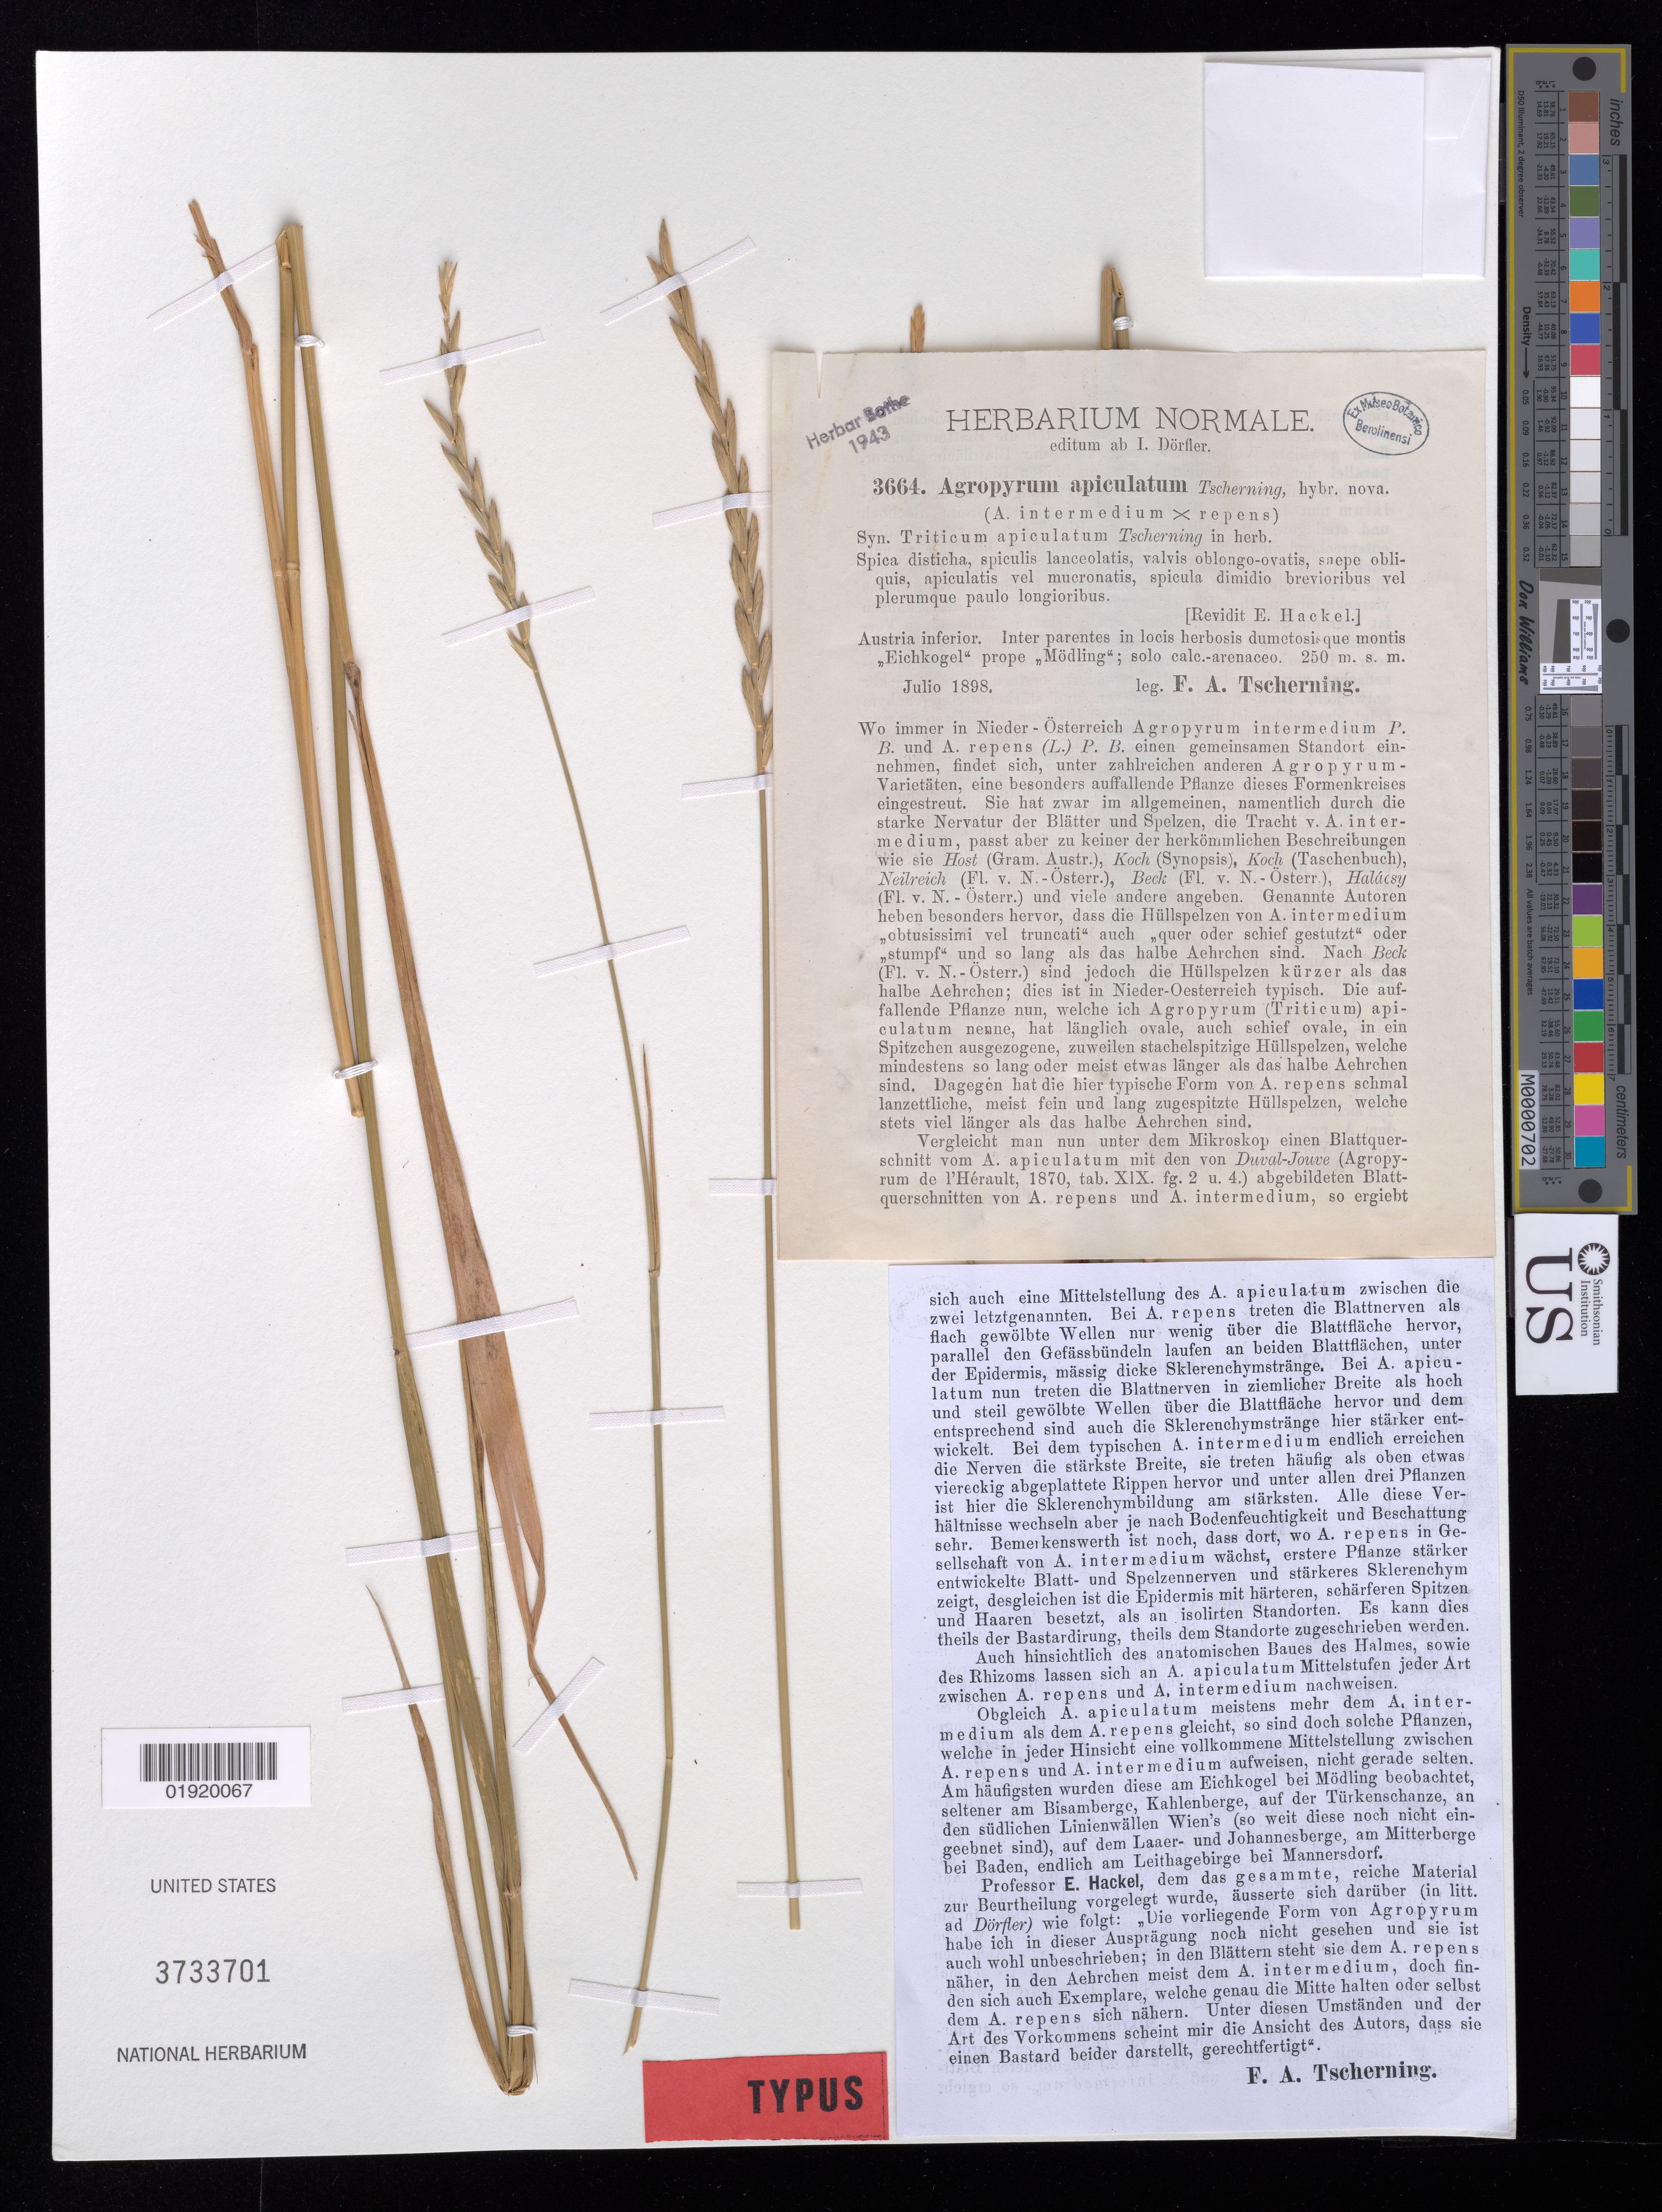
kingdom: Plantae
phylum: Tracheophyta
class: Liliopsida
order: Poales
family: Poaceae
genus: Agropyron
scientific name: Agropyron x apiculatum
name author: F.A. Tscherning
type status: Type Collection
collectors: F. A. Tscherning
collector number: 3664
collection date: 1898-07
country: Austria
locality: Austria inferior... montis "Eichkogel" prope "Modling"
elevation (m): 250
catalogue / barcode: US 3733701